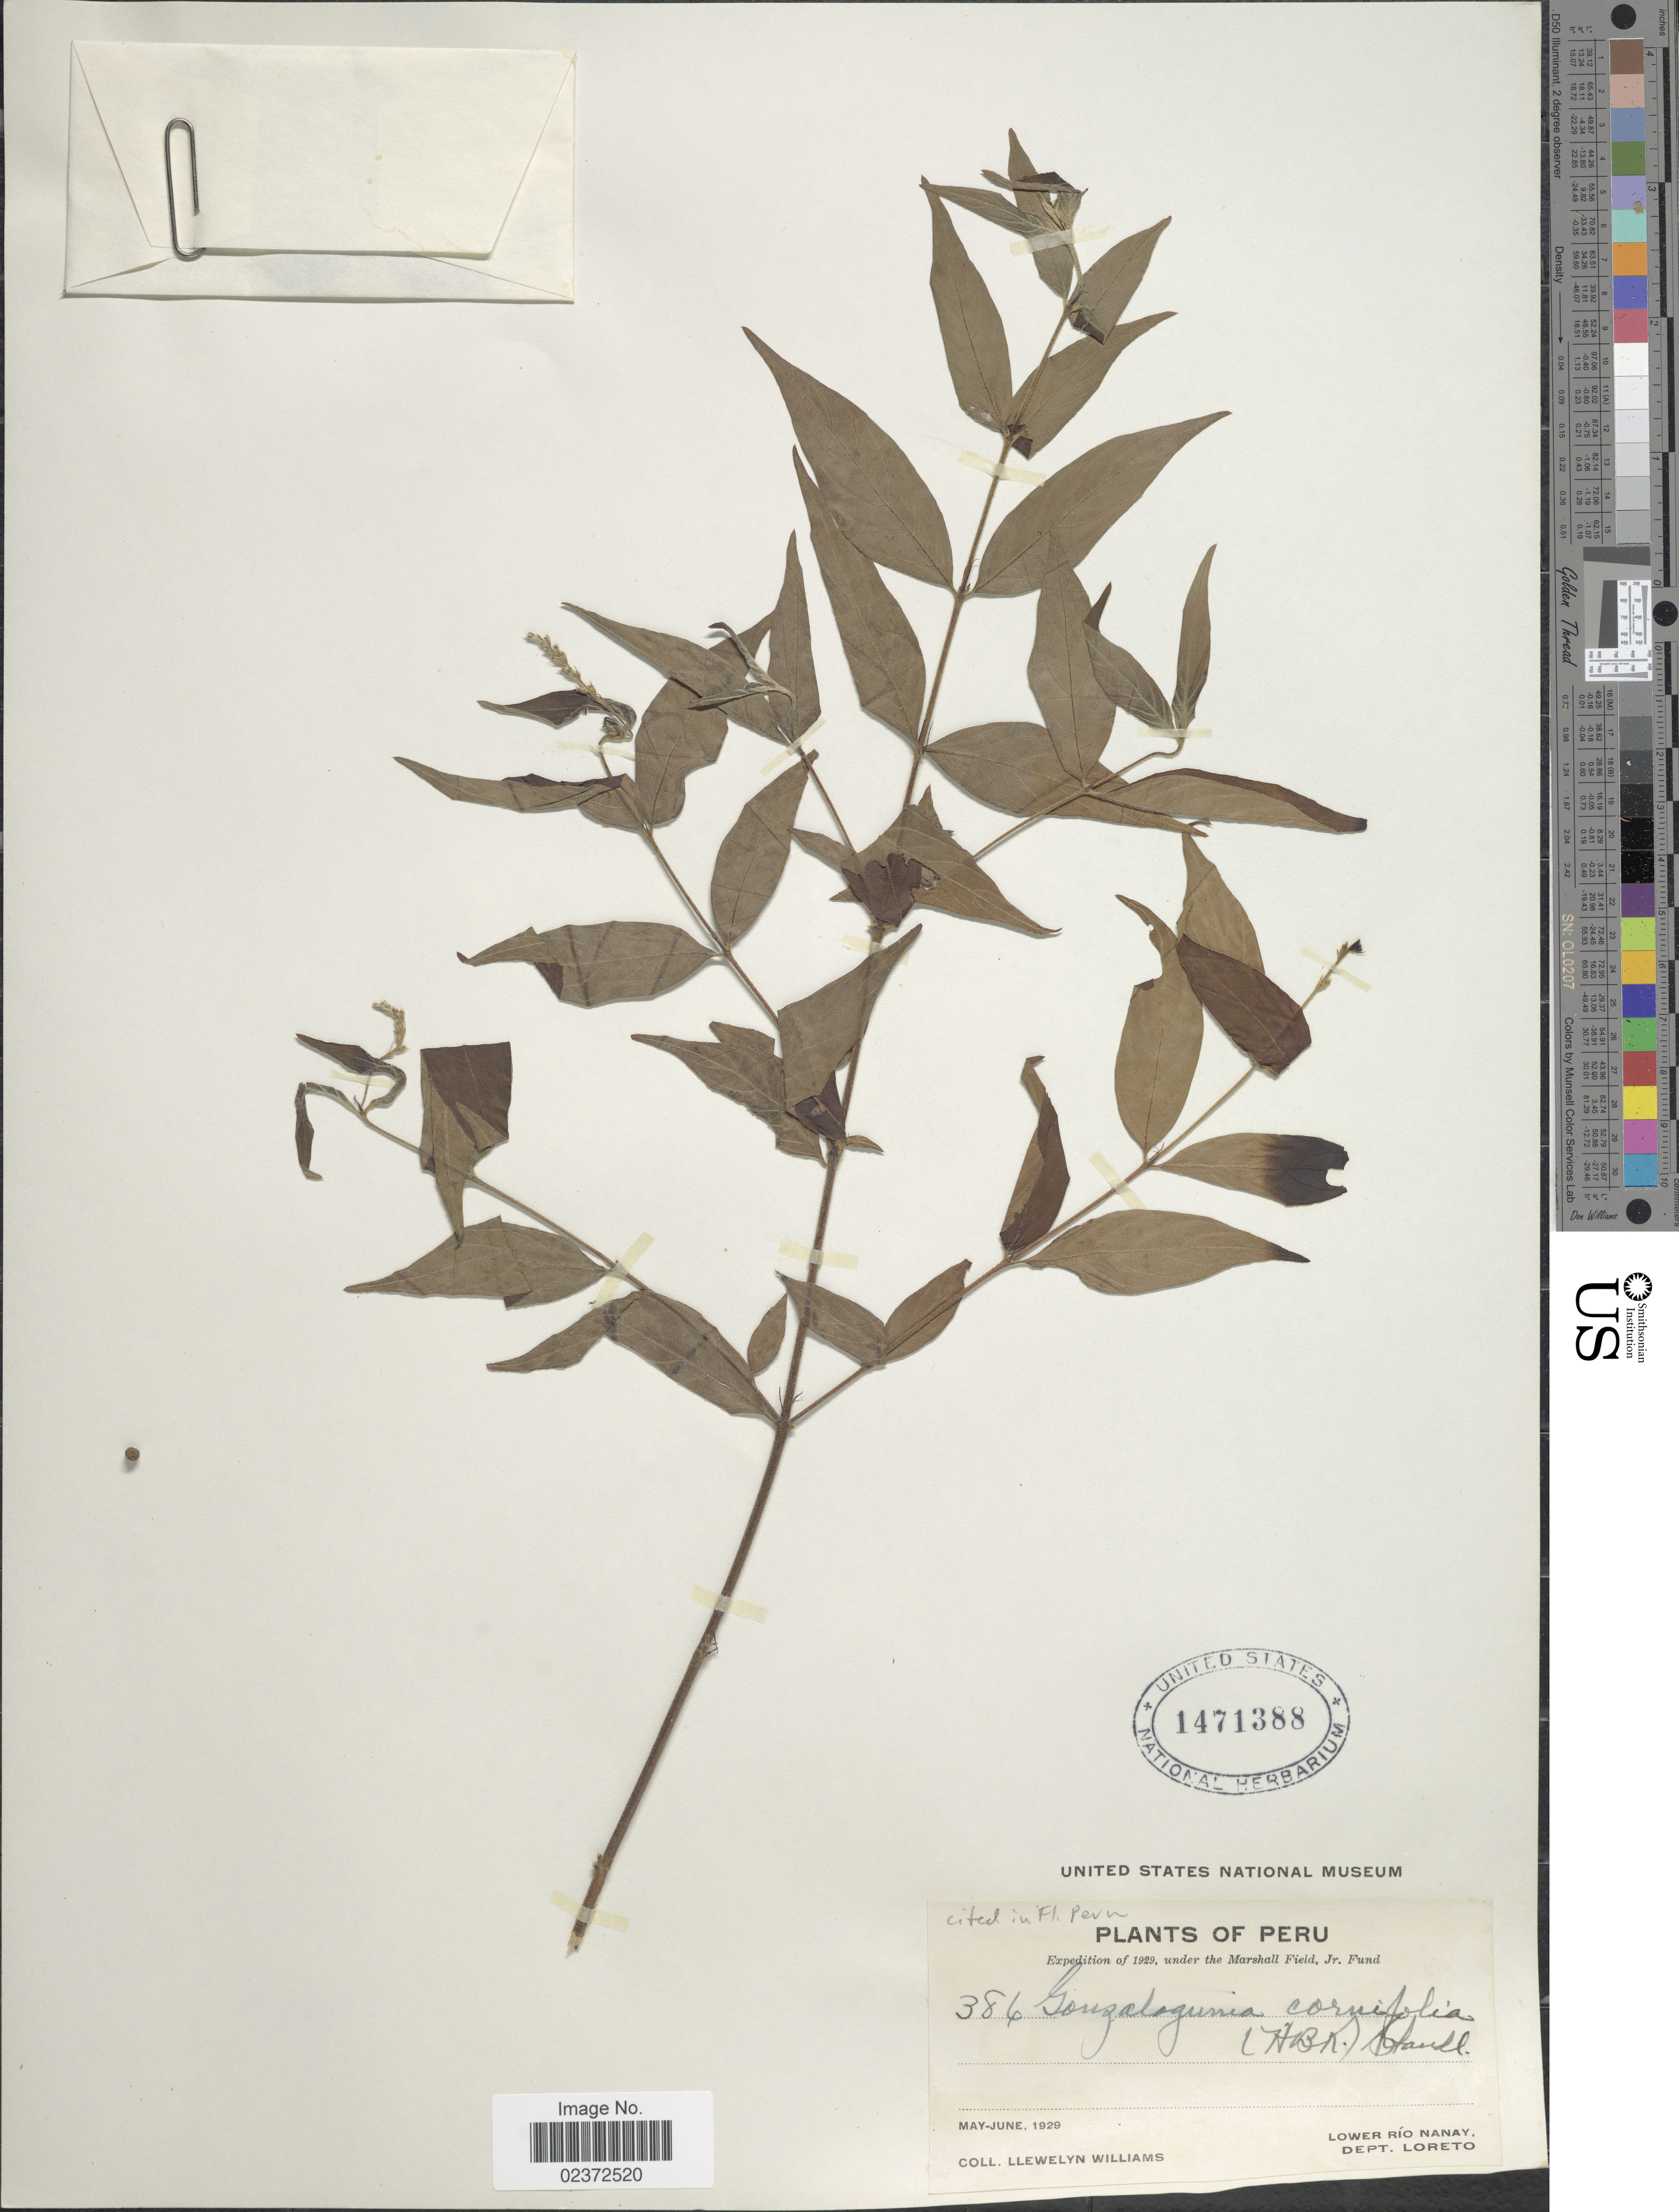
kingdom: Plantae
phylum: Tracheophyta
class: Magnoliopsida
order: Gentianales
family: Rubiaceae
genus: Gonzalagunia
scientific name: Gonzalagunia cornifolia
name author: (Kunth) Standl.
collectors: Ll. Williams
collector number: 386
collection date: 1929-05/1929-06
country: Peru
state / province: Loreto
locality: Lower Río Nanay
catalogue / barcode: US 1471388